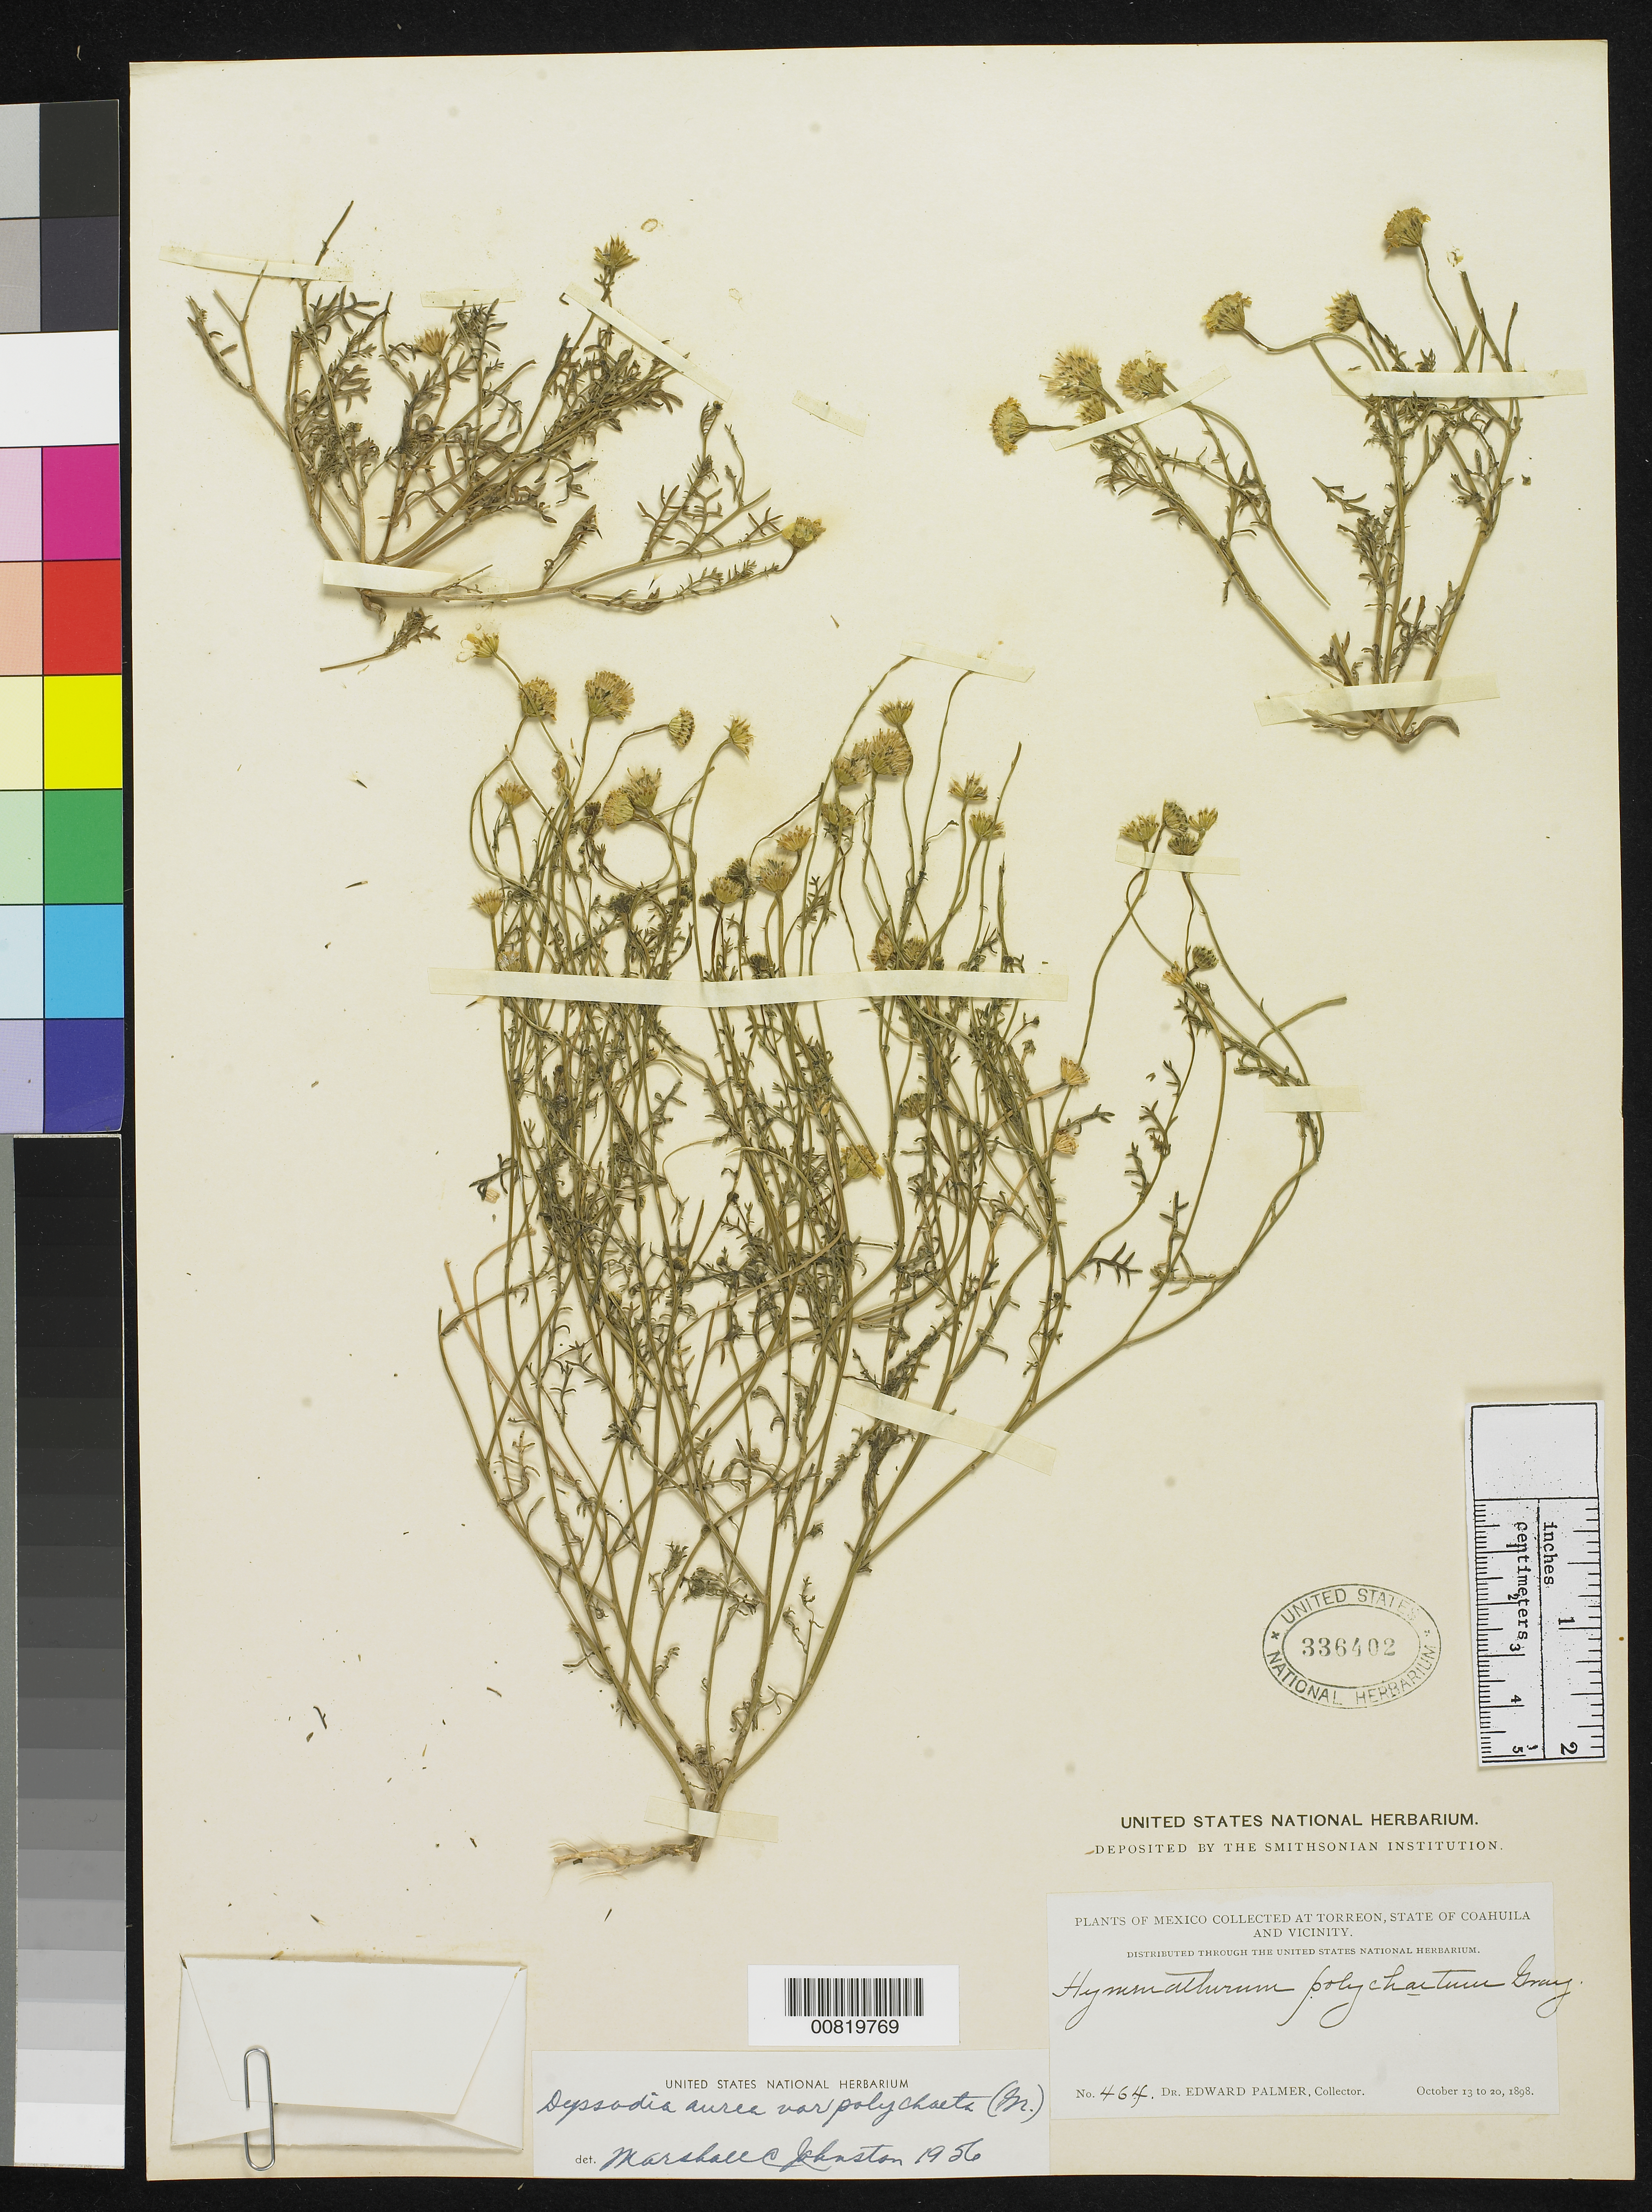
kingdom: Plantae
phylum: Tracheophyta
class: Magnoliopsida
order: Asterales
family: Asteraceae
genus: Thymophylla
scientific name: Thymophylla aurea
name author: (A. Gray) Greene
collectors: E. Palmer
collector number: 464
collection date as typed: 13 Oct 1898 to 20 Oct 1898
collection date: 1898-10-13/1898-10-20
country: Mexico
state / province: Coahuila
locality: Torreón, Coahuila and vicinity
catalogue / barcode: US 336402